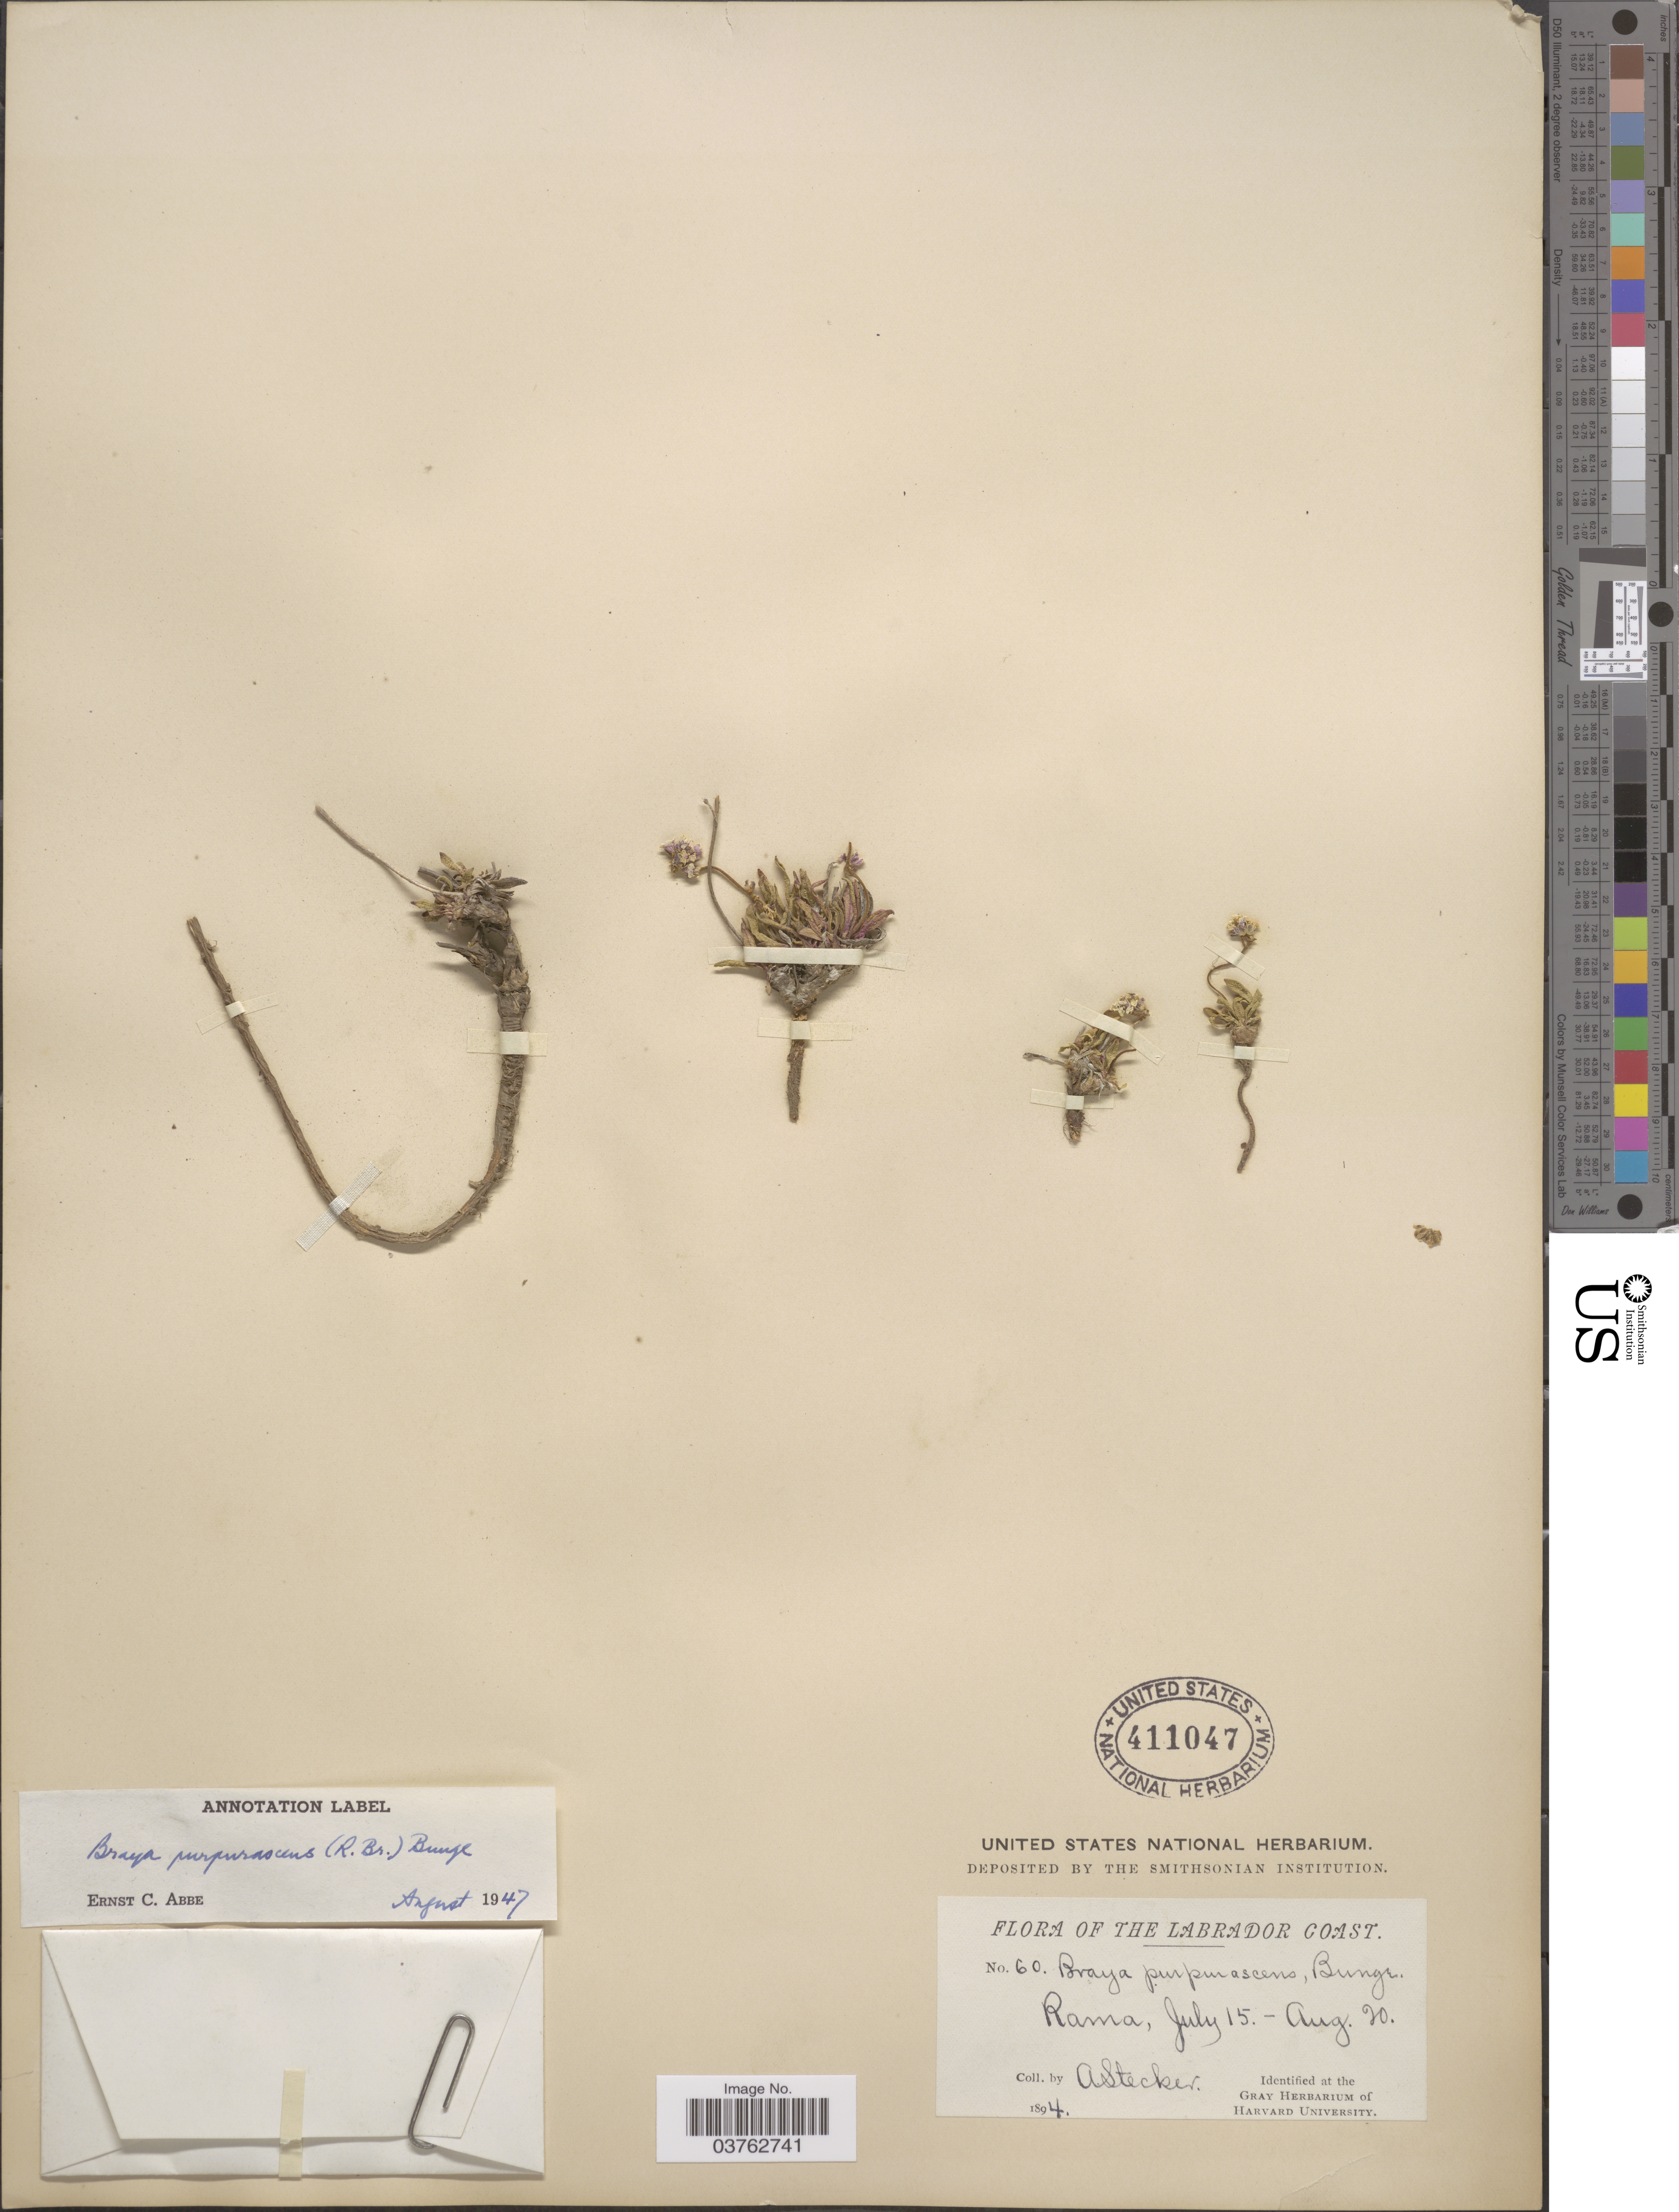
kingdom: Plantae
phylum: Tracheophyta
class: Magnoliopsida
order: Brassicales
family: Brassicaceae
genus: Braya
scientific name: Braya purpurascens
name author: (R. Br.) Bunge ex Ledeb.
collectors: A. Stecker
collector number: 60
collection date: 1894-07-15/1894-08-20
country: Canada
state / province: Newfoundland and Labrador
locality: The Labrador Coast. Rama.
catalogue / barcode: US 411047